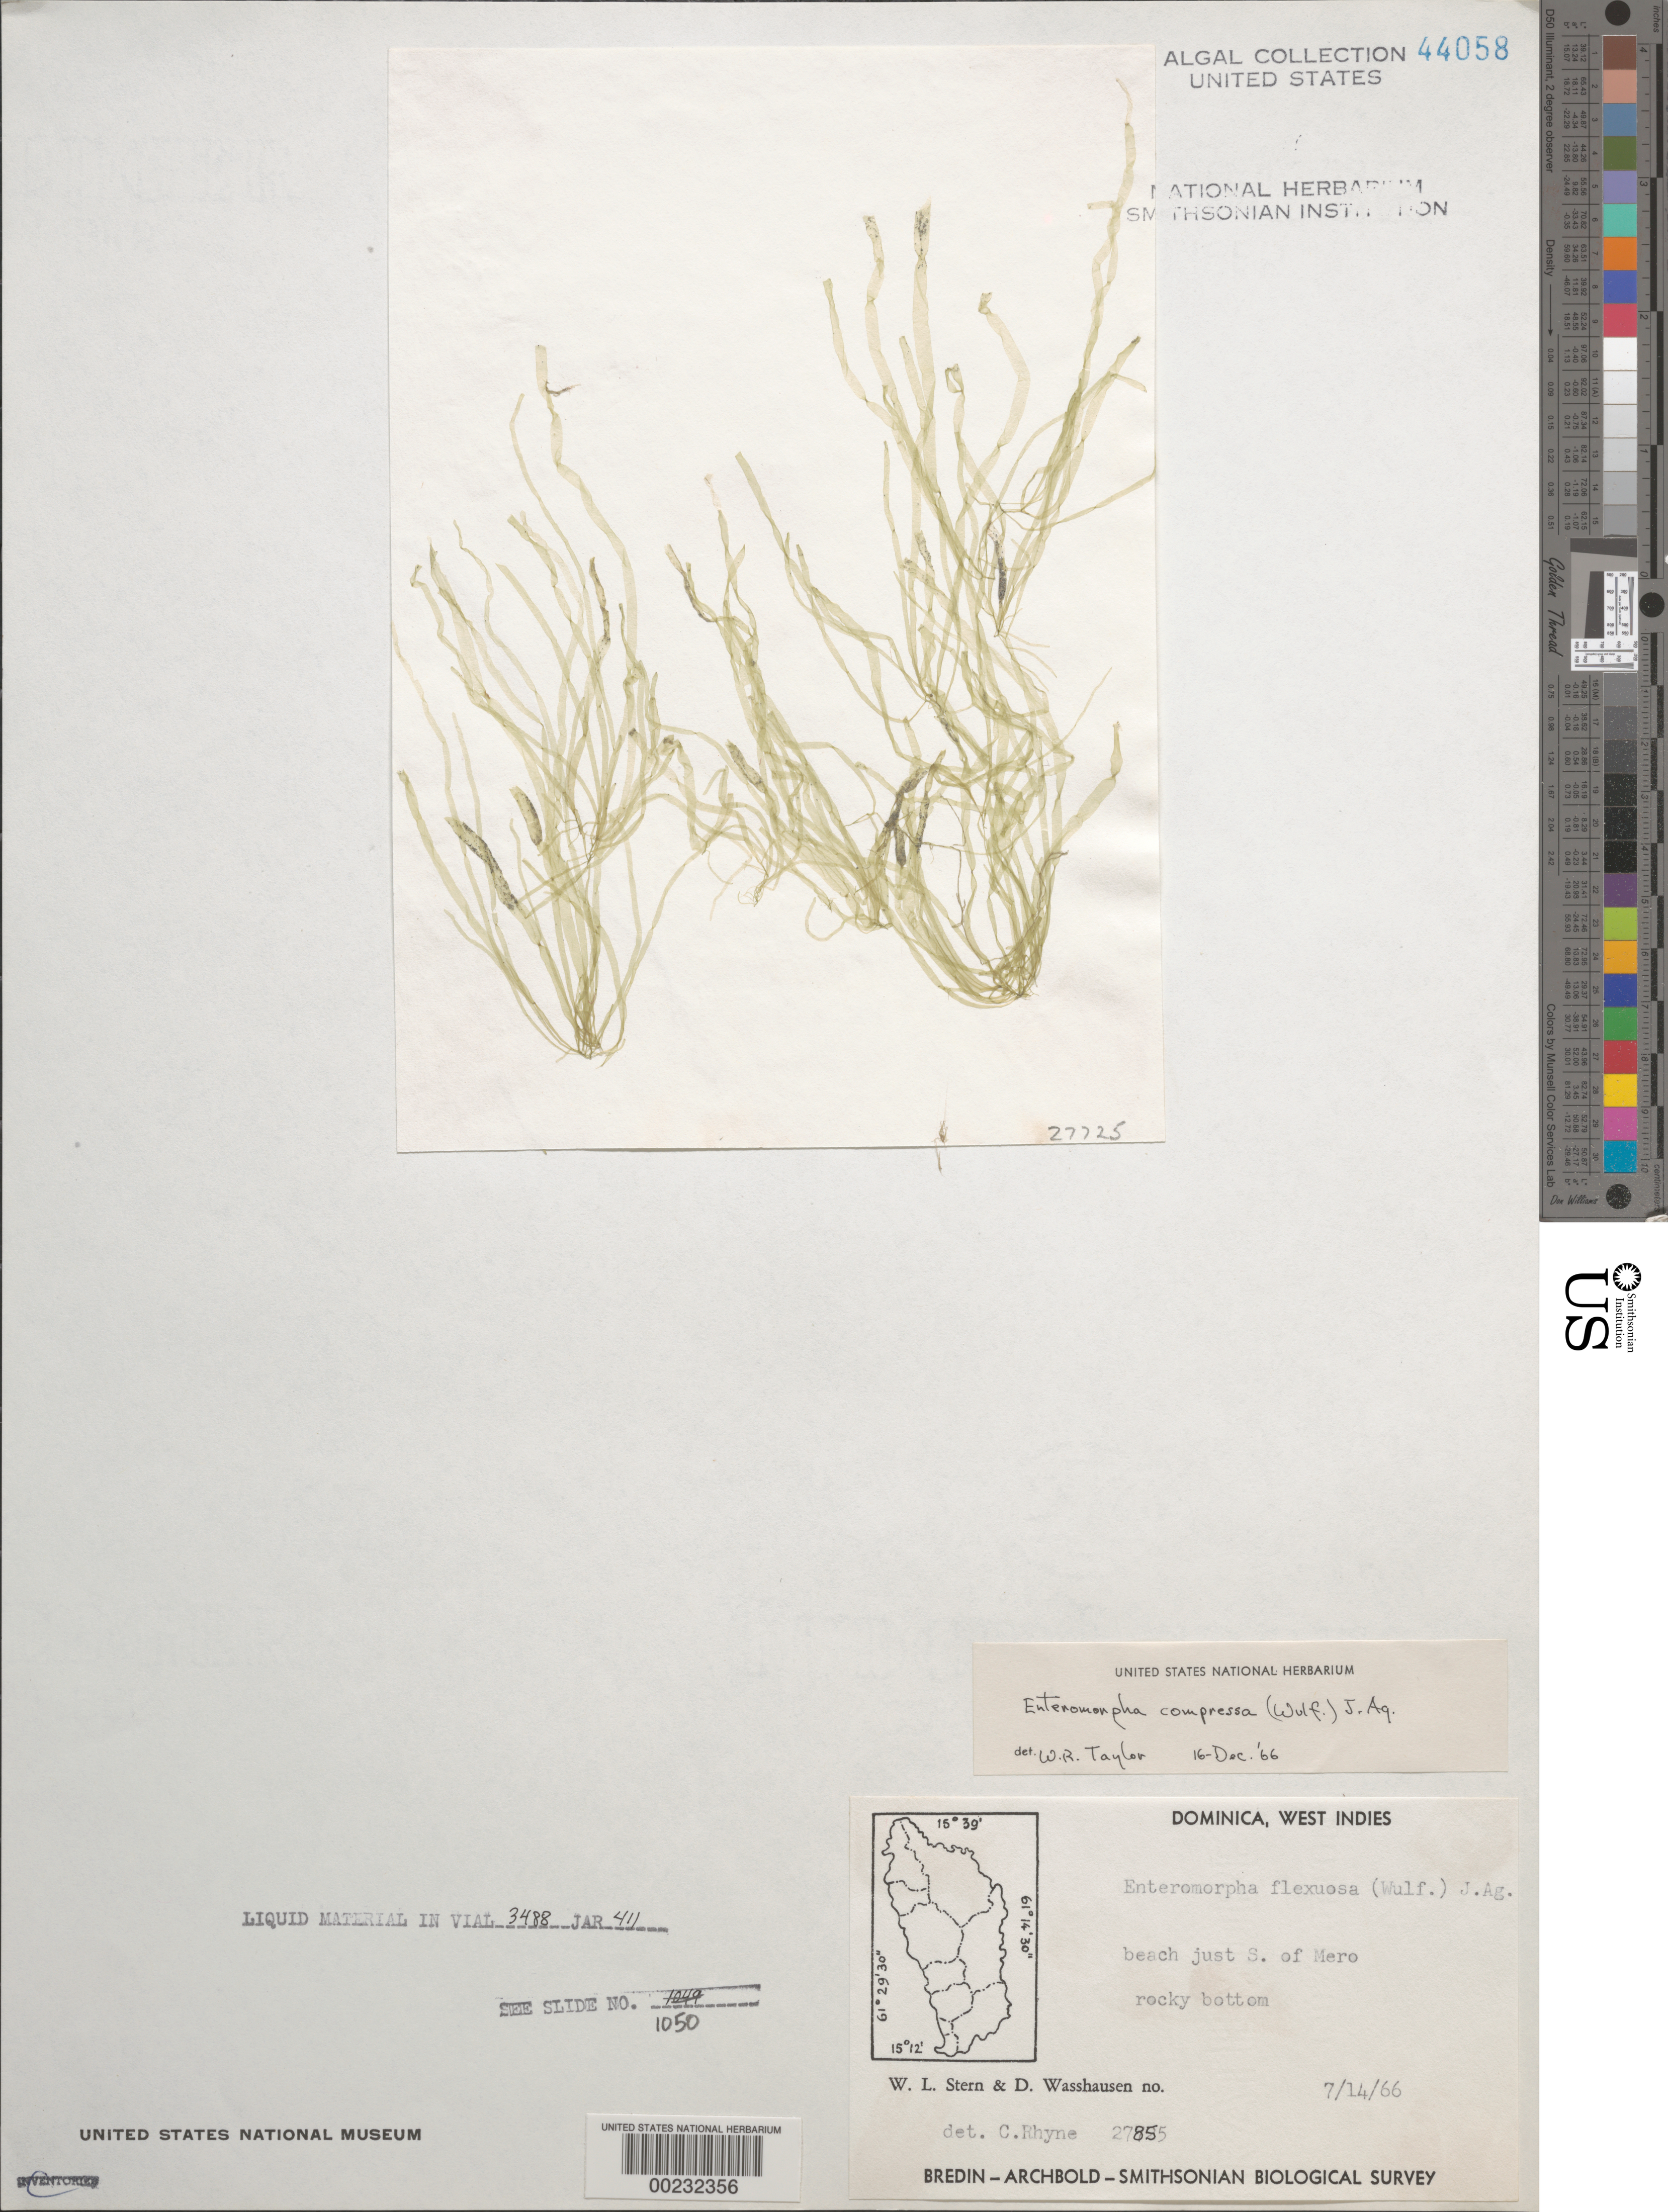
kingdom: Plantae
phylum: Chlorophyta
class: Ulvophyceae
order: Ulvales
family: Ulvaceae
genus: Ulva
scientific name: Ulva compressa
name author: L.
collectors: W. L. Stern & D. C. Wasshausen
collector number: EYD 27855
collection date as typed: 14 Jul 1966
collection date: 1966-07-14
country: Dominica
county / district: St. Joseph's Parish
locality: Just south of Mero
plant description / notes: Bredin-Archbold-Smithsonian Biological Survey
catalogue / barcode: US 44058